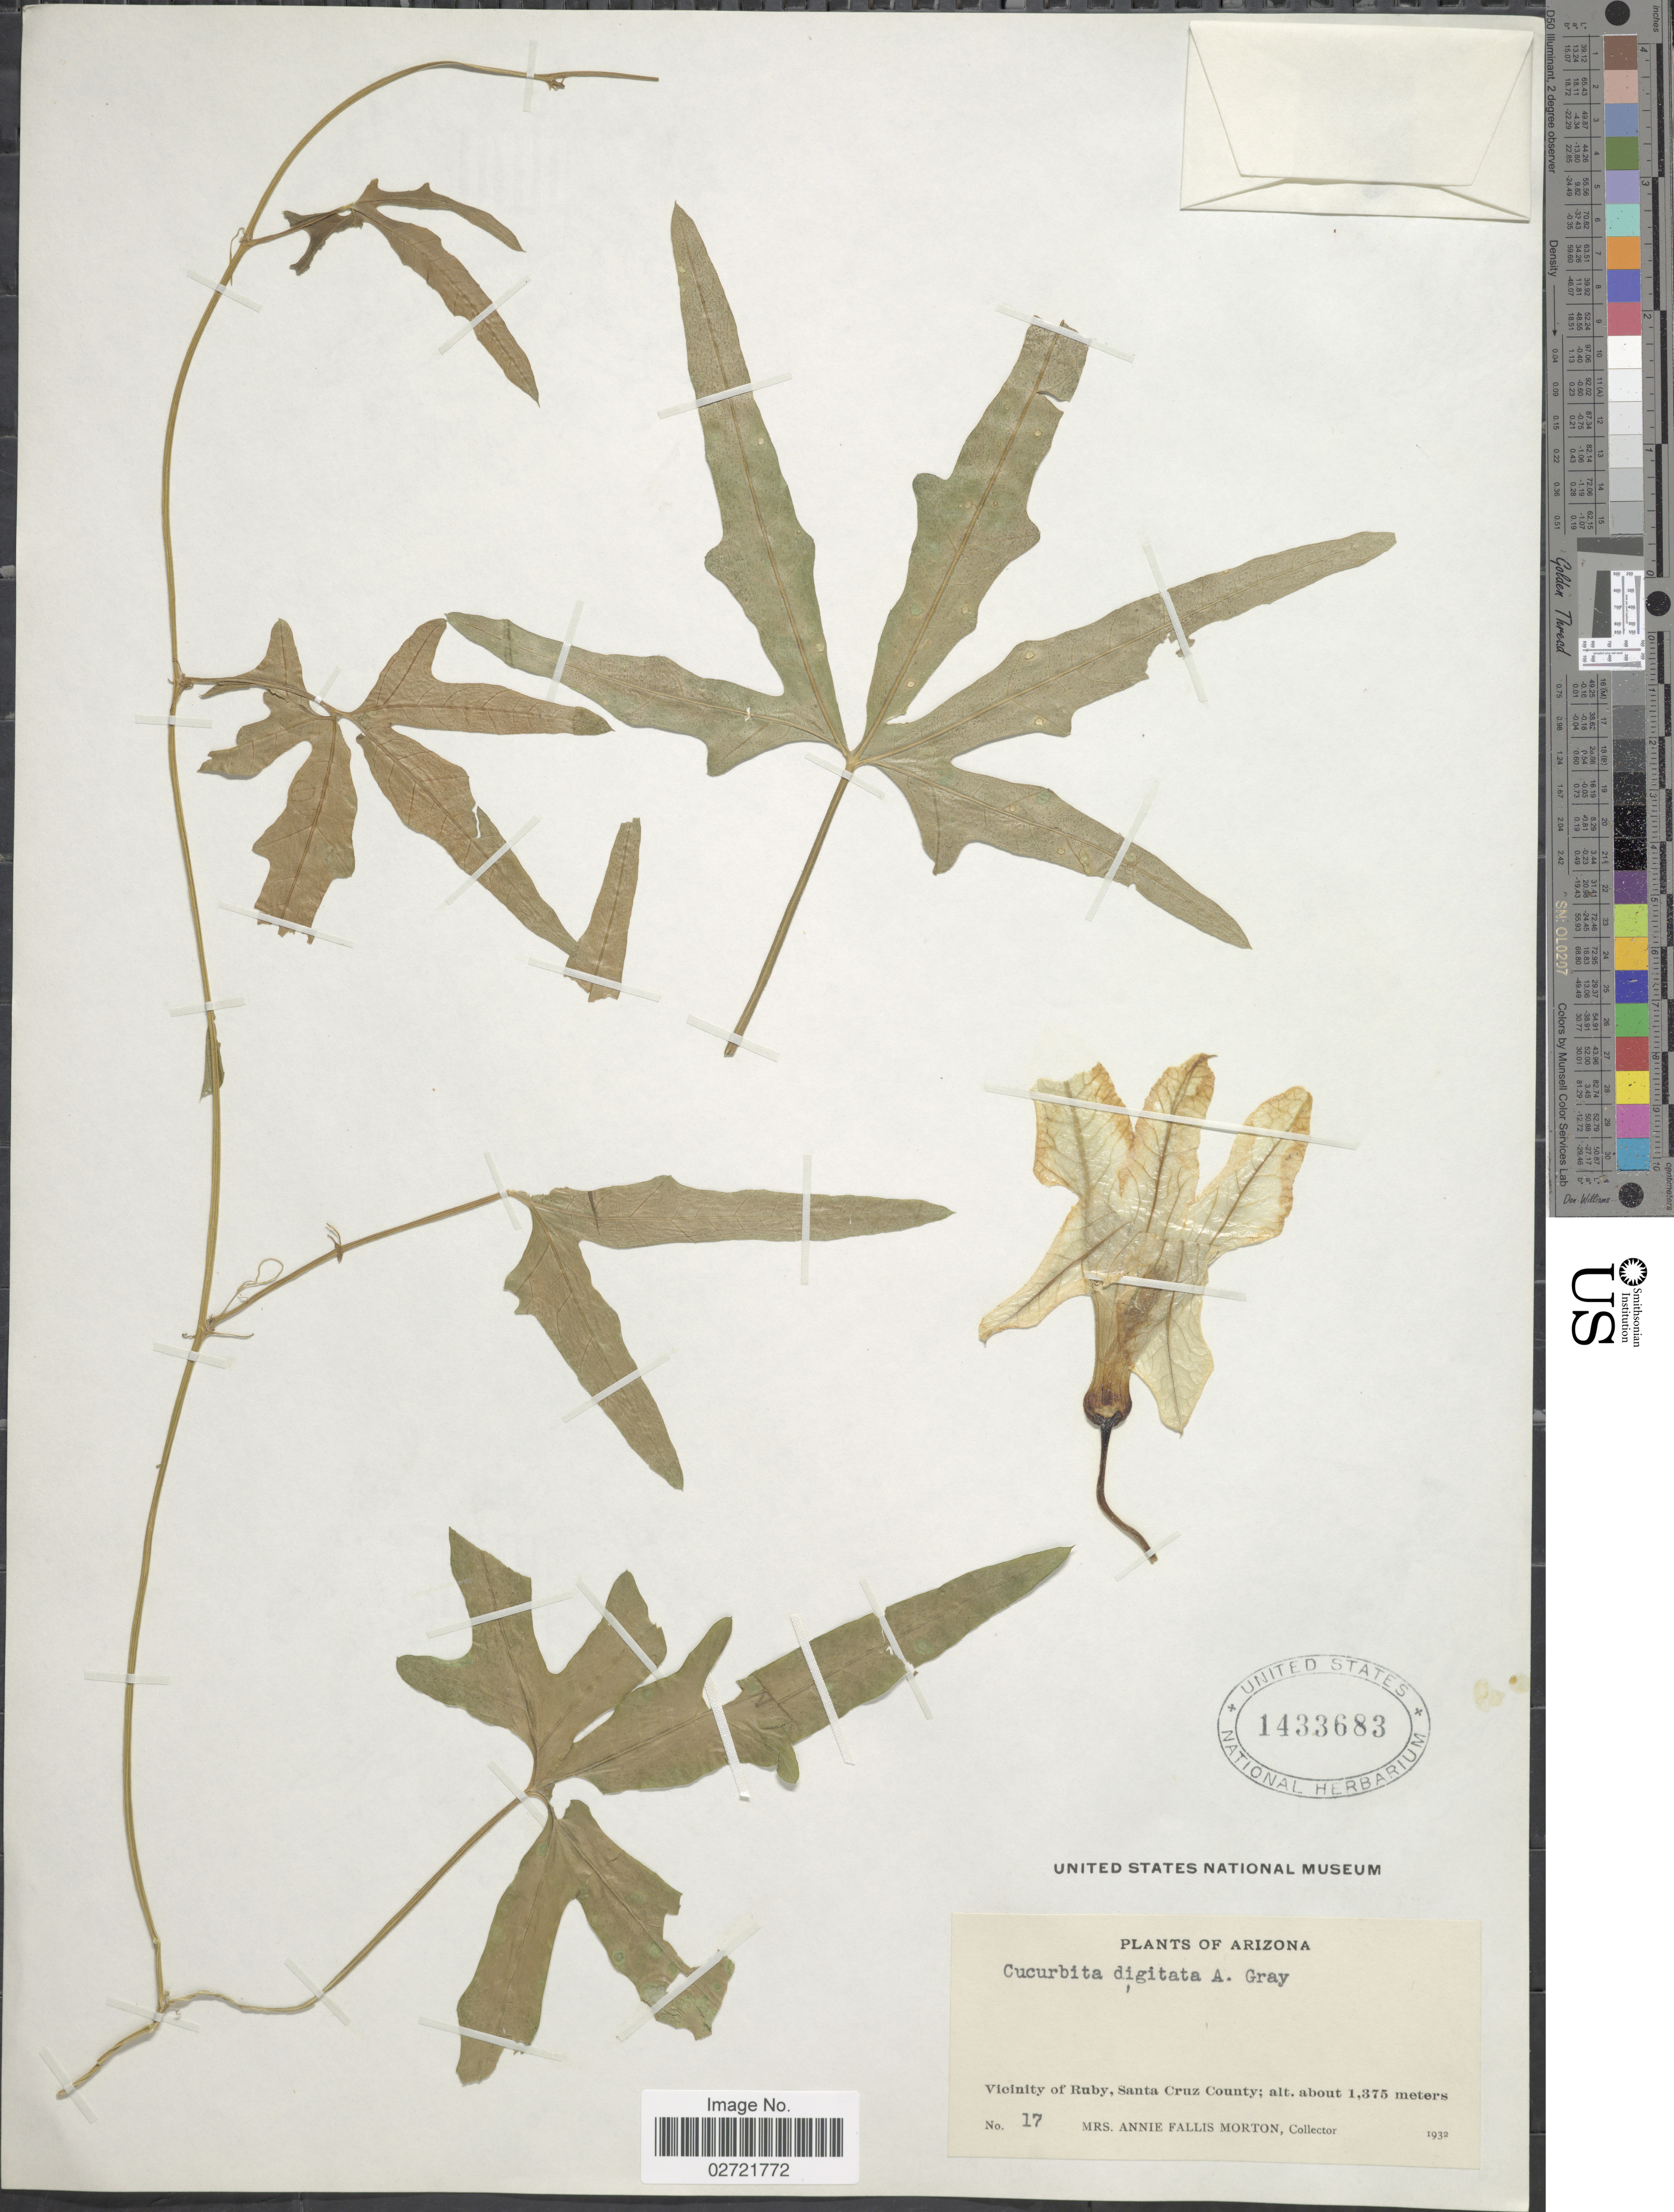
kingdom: Plantae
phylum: Tracheophyta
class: Magnoliopsida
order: Cucurbitales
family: Cucurbitaceae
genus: Cucurbita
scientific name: Cucurbita digitata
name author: A. Gray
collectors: A. F. Morton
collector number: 17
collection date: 1932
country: United States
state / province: Arizona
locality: Vicinity of Ruby, Santa Cruz County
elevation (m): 1375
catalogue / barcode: US 1433683